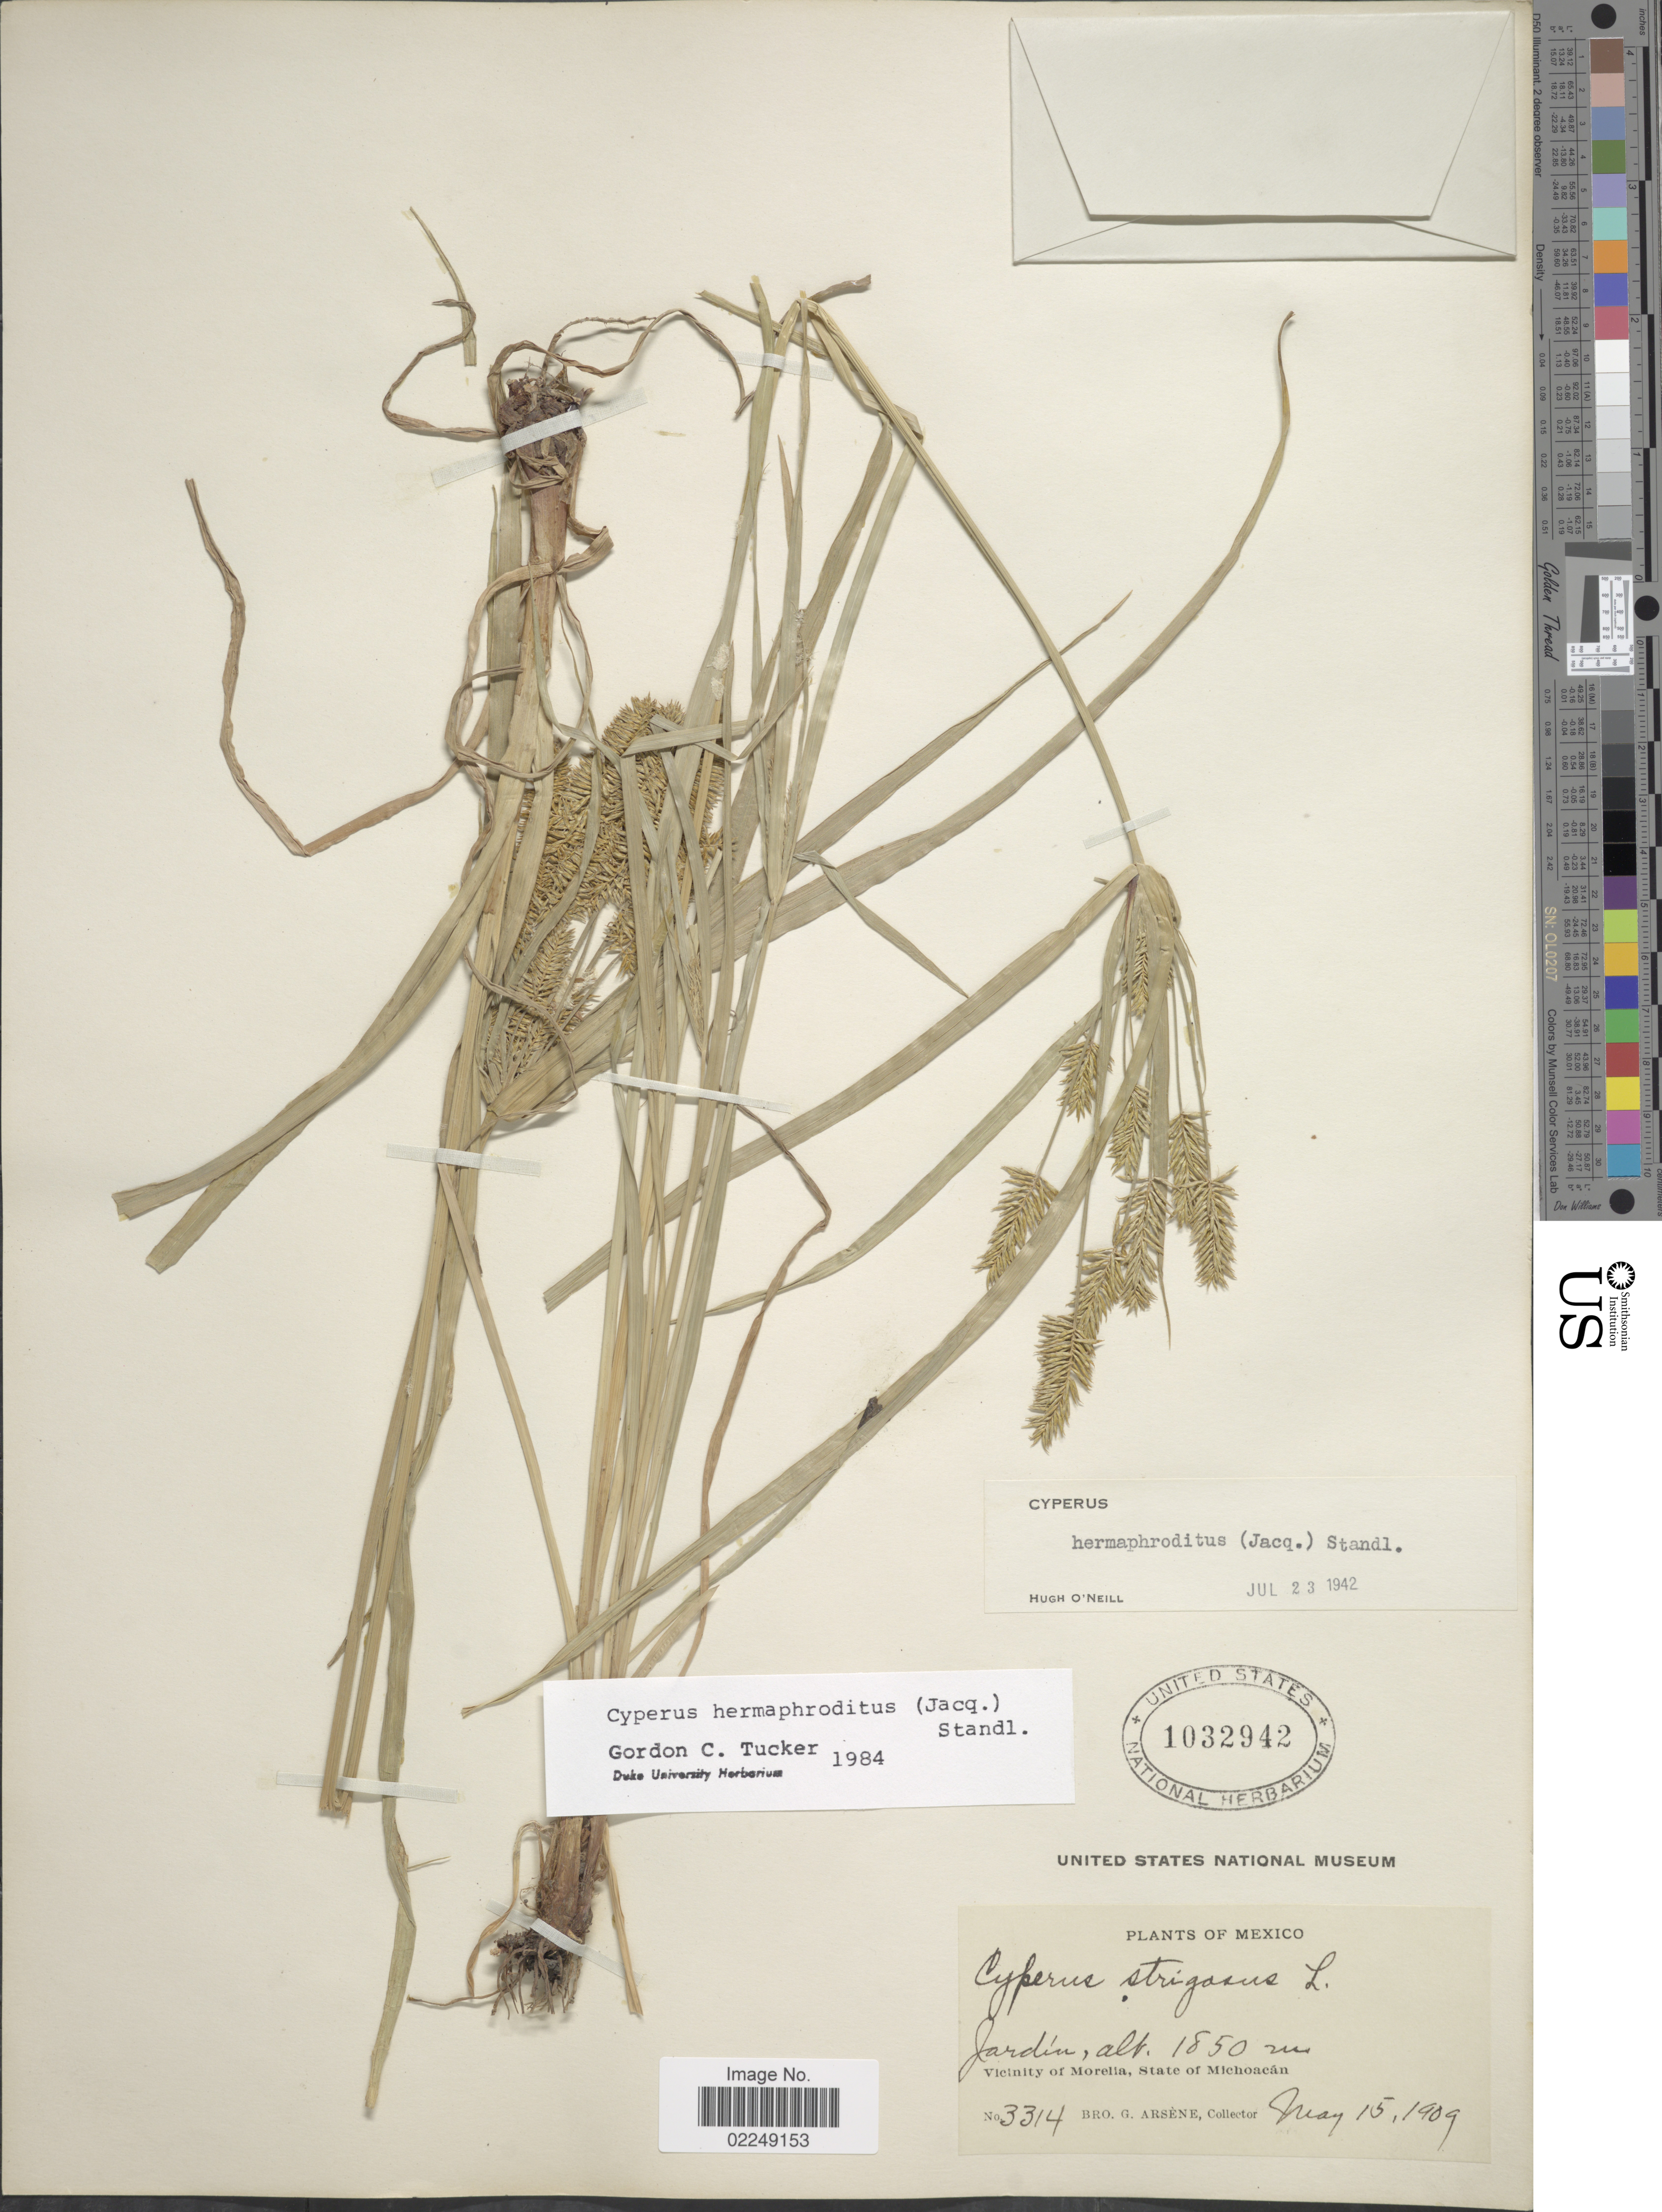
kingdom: Plantae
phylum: Tracheophyta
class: Liliopsida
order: Poales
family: Cyperaceae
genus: Cyperus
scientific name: Cyperus hermaphroditus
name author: (Jacq.) Standl.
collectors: Bro. G. Arsène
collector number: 3314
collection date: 1909-05-15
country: Mexico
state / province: Michoacán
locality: Vicinity of Morelia, State of Michoacan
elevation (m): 1850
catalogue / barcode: US 1032942